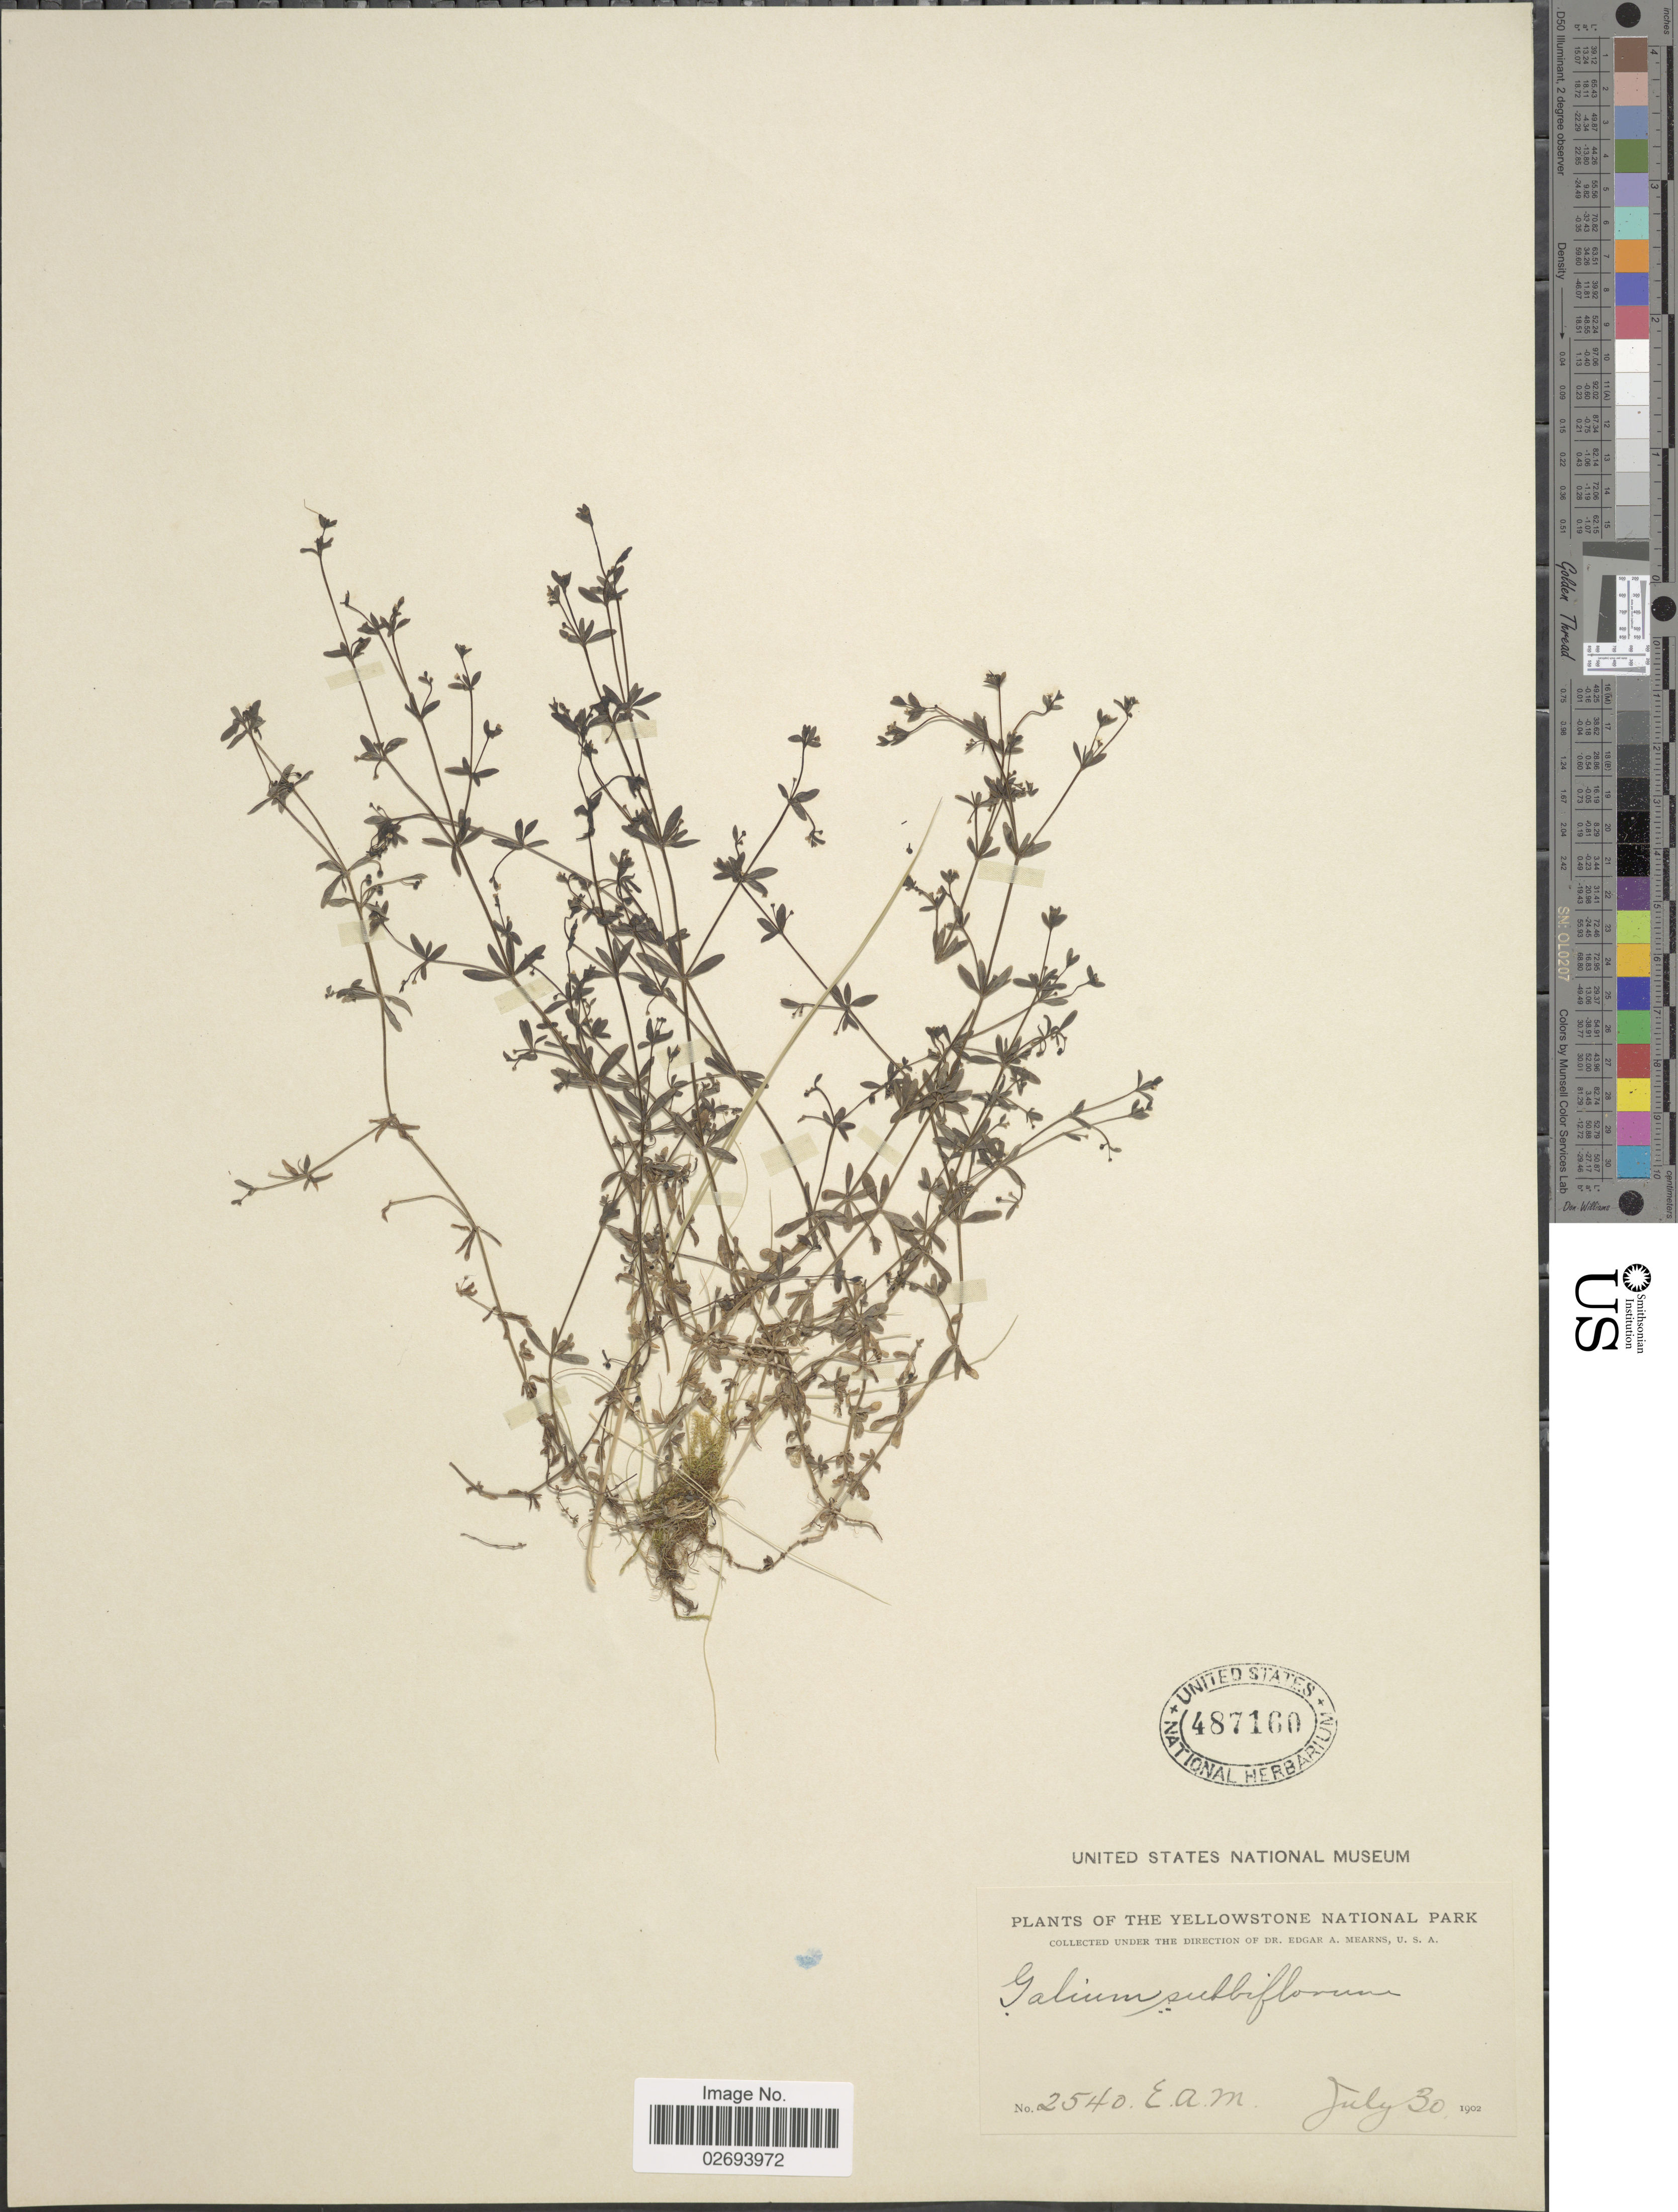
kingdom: Plantae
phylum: Tracheophyta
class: Magnoliopsida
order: Gentianales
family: Rubiaceae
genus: Galium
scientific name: Galium tinctorium var. subbiflorum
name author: (Wiegand) Fernald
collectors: E. A. Mearns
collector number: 2540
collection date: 1902-07-30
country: United States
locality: Yellowstone National Park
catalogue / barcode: US 487160